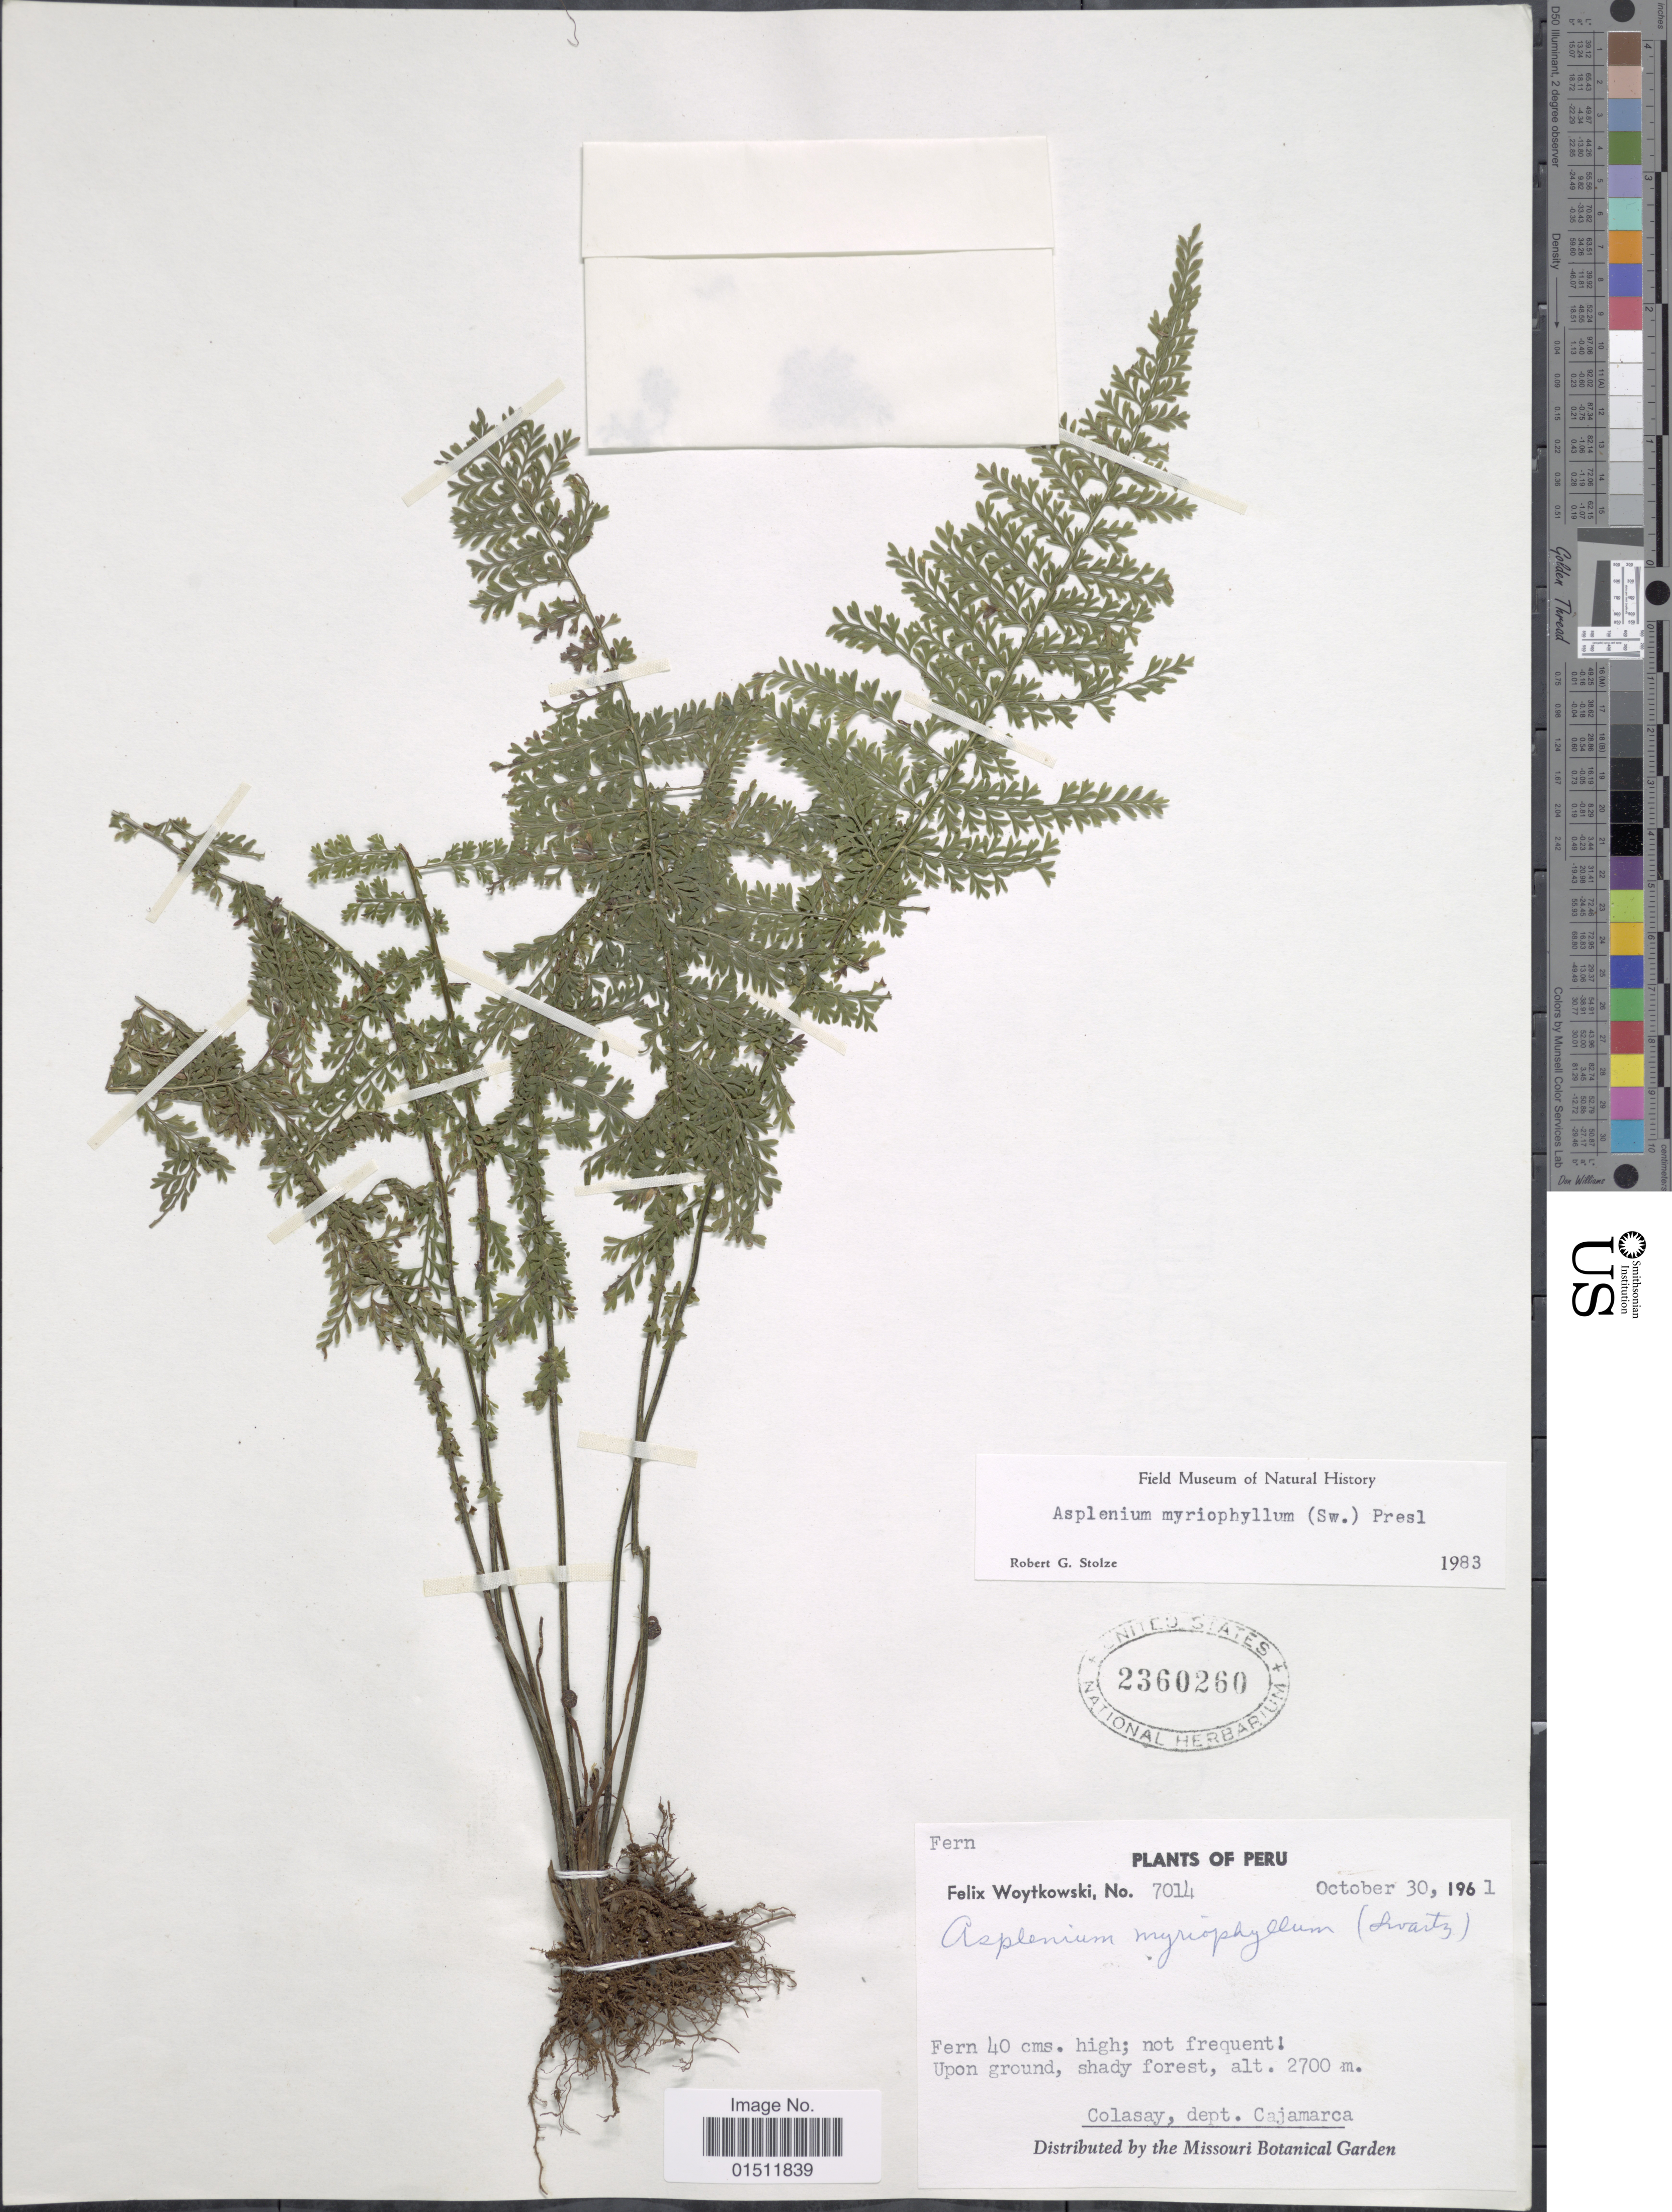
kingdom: Plantae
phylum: Tracheophyta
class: Polypodiopsida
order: Polypodiales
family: Aspleniaceae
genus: Asplenium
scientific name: Asplenium myriophyllum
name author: (Sw.) C. Presl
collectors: F. Woytkowski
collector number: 7014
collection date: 1961-10-30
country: Peru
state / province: Cajamarca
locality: Colasay, dept. Cajamarca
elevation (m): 2700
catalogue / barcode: US 2360260